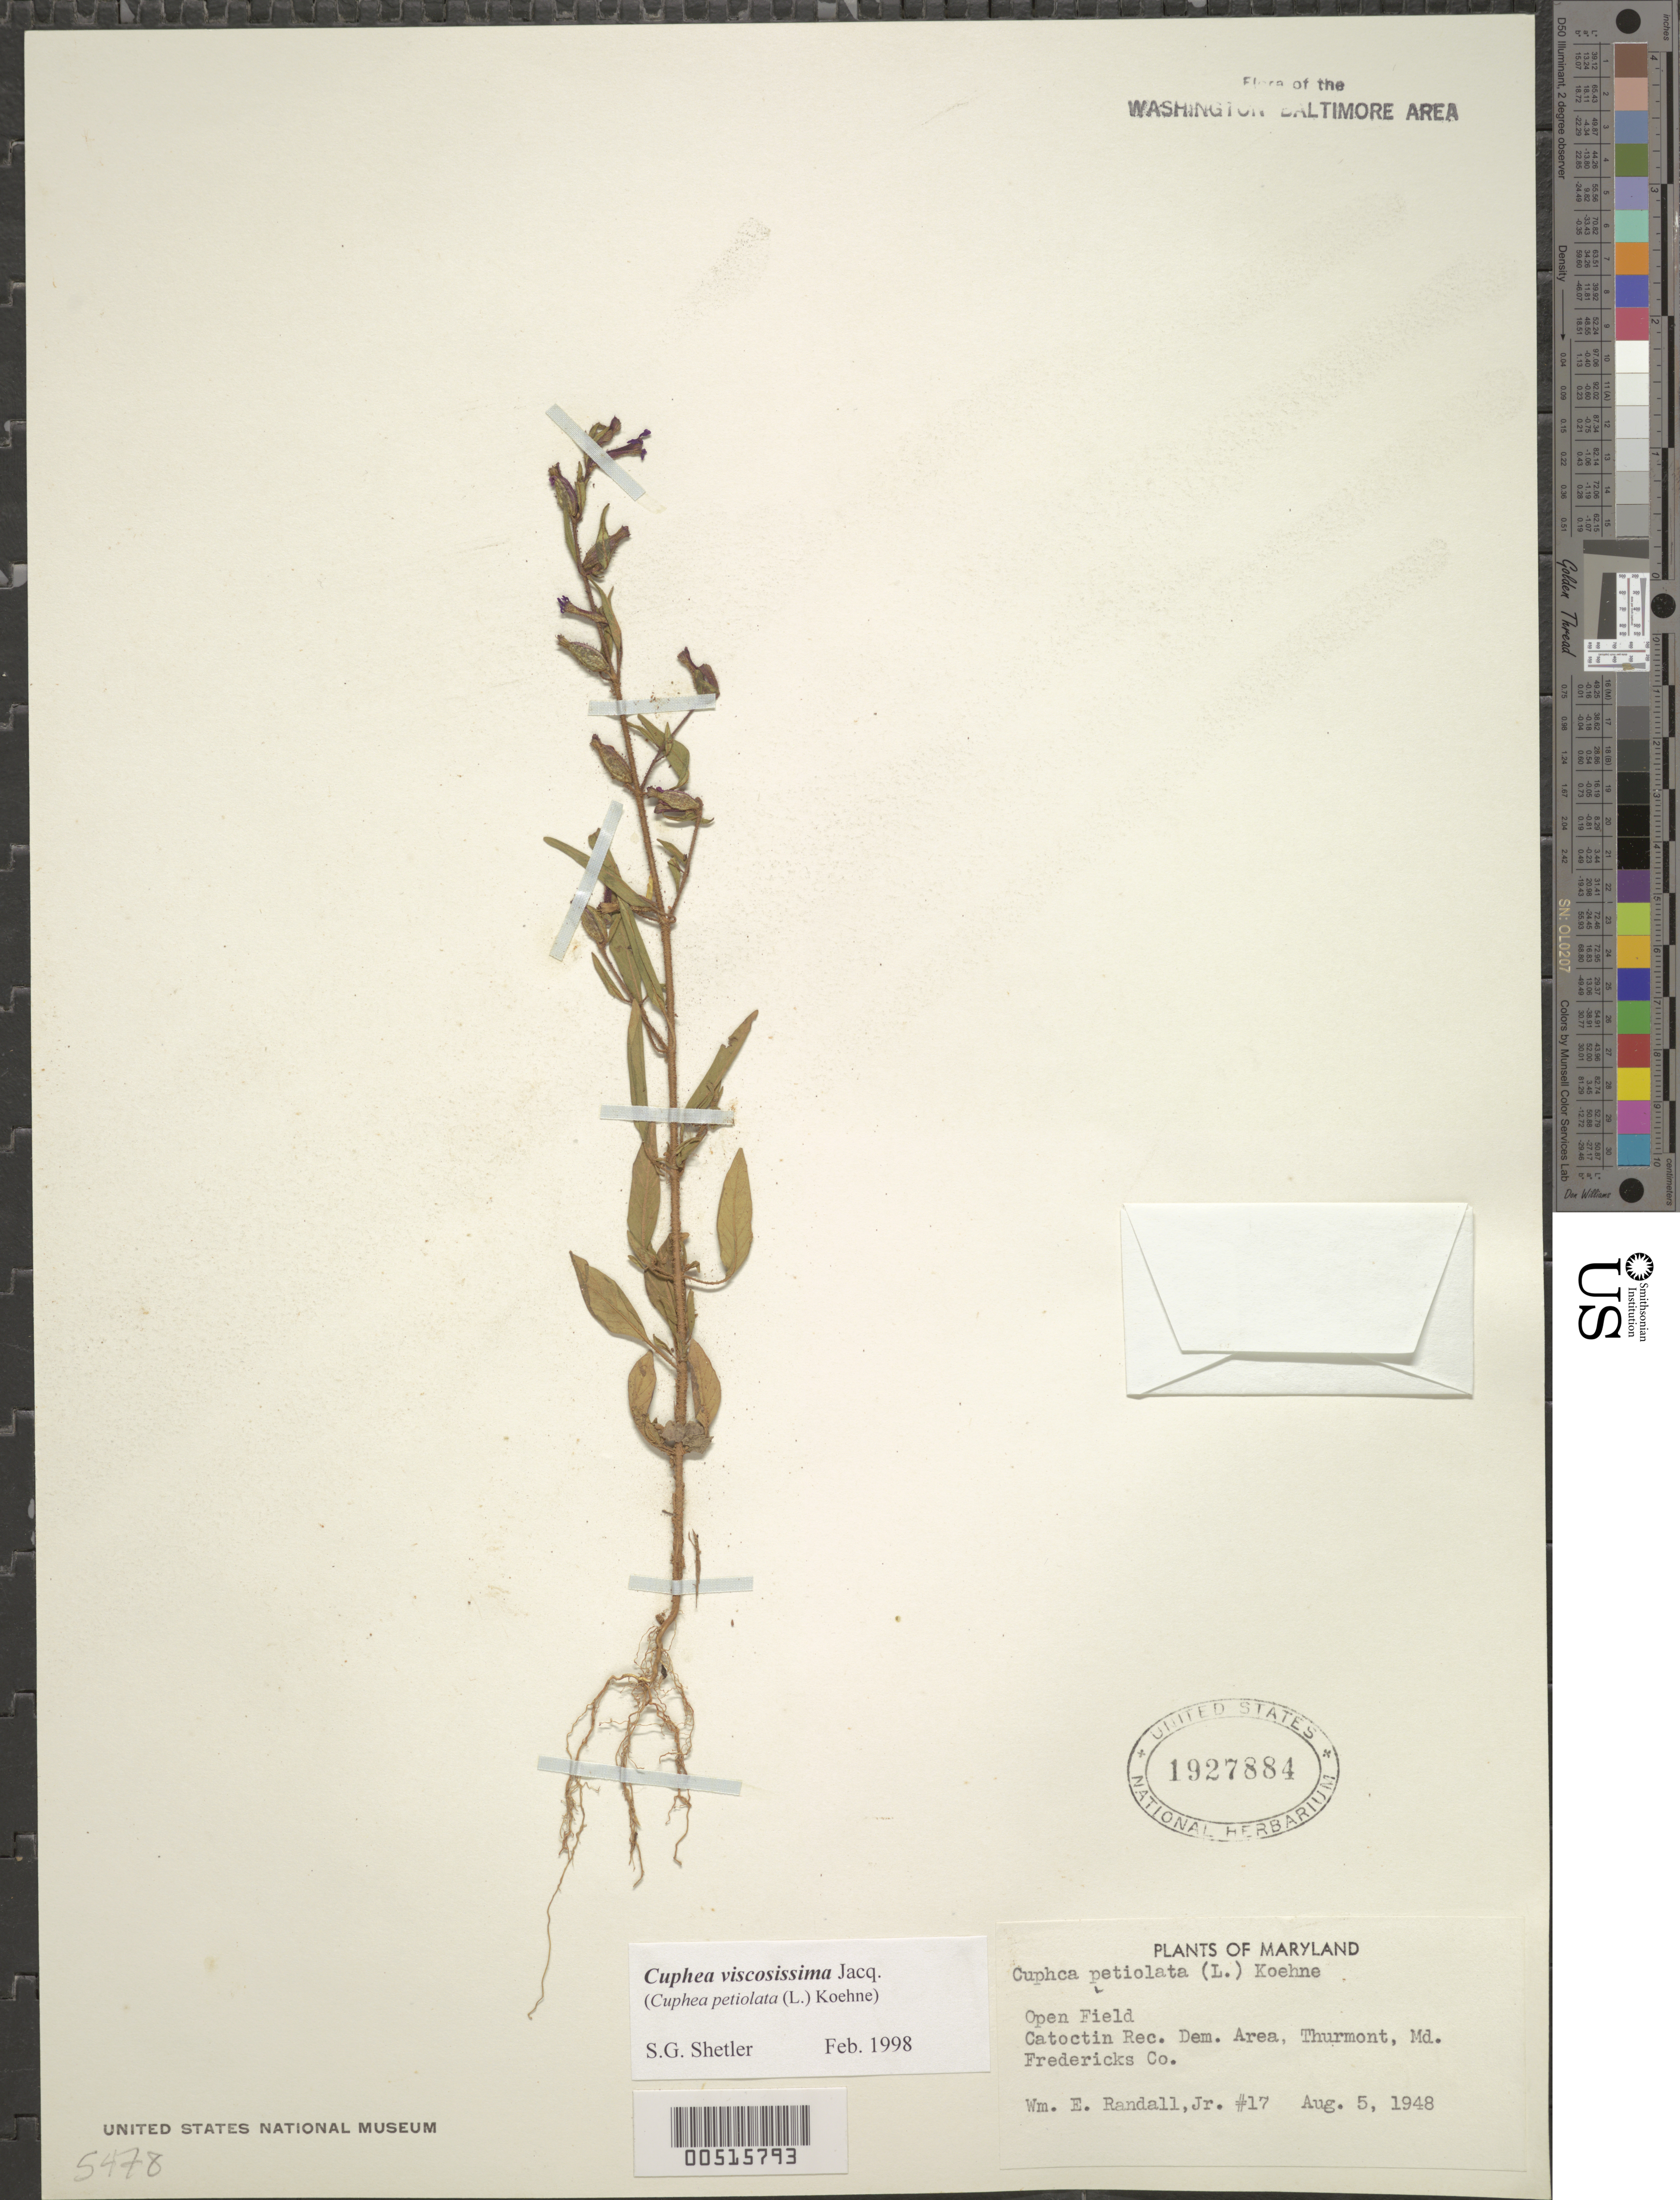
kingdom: Plantae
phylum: Tracheophyta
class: Magnoliopsida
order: Myrtales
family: Lythraceae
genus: Cuphea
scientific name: Cuphea viscosissima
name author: Jacq.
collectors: W. Randall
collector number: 17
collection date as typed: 05 Aug 1948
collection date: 1948-08-05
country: United States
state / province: Maryland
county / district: Frederick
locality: Catoctin Rec. Dem. area, Thurmont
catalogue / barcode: US 1927884